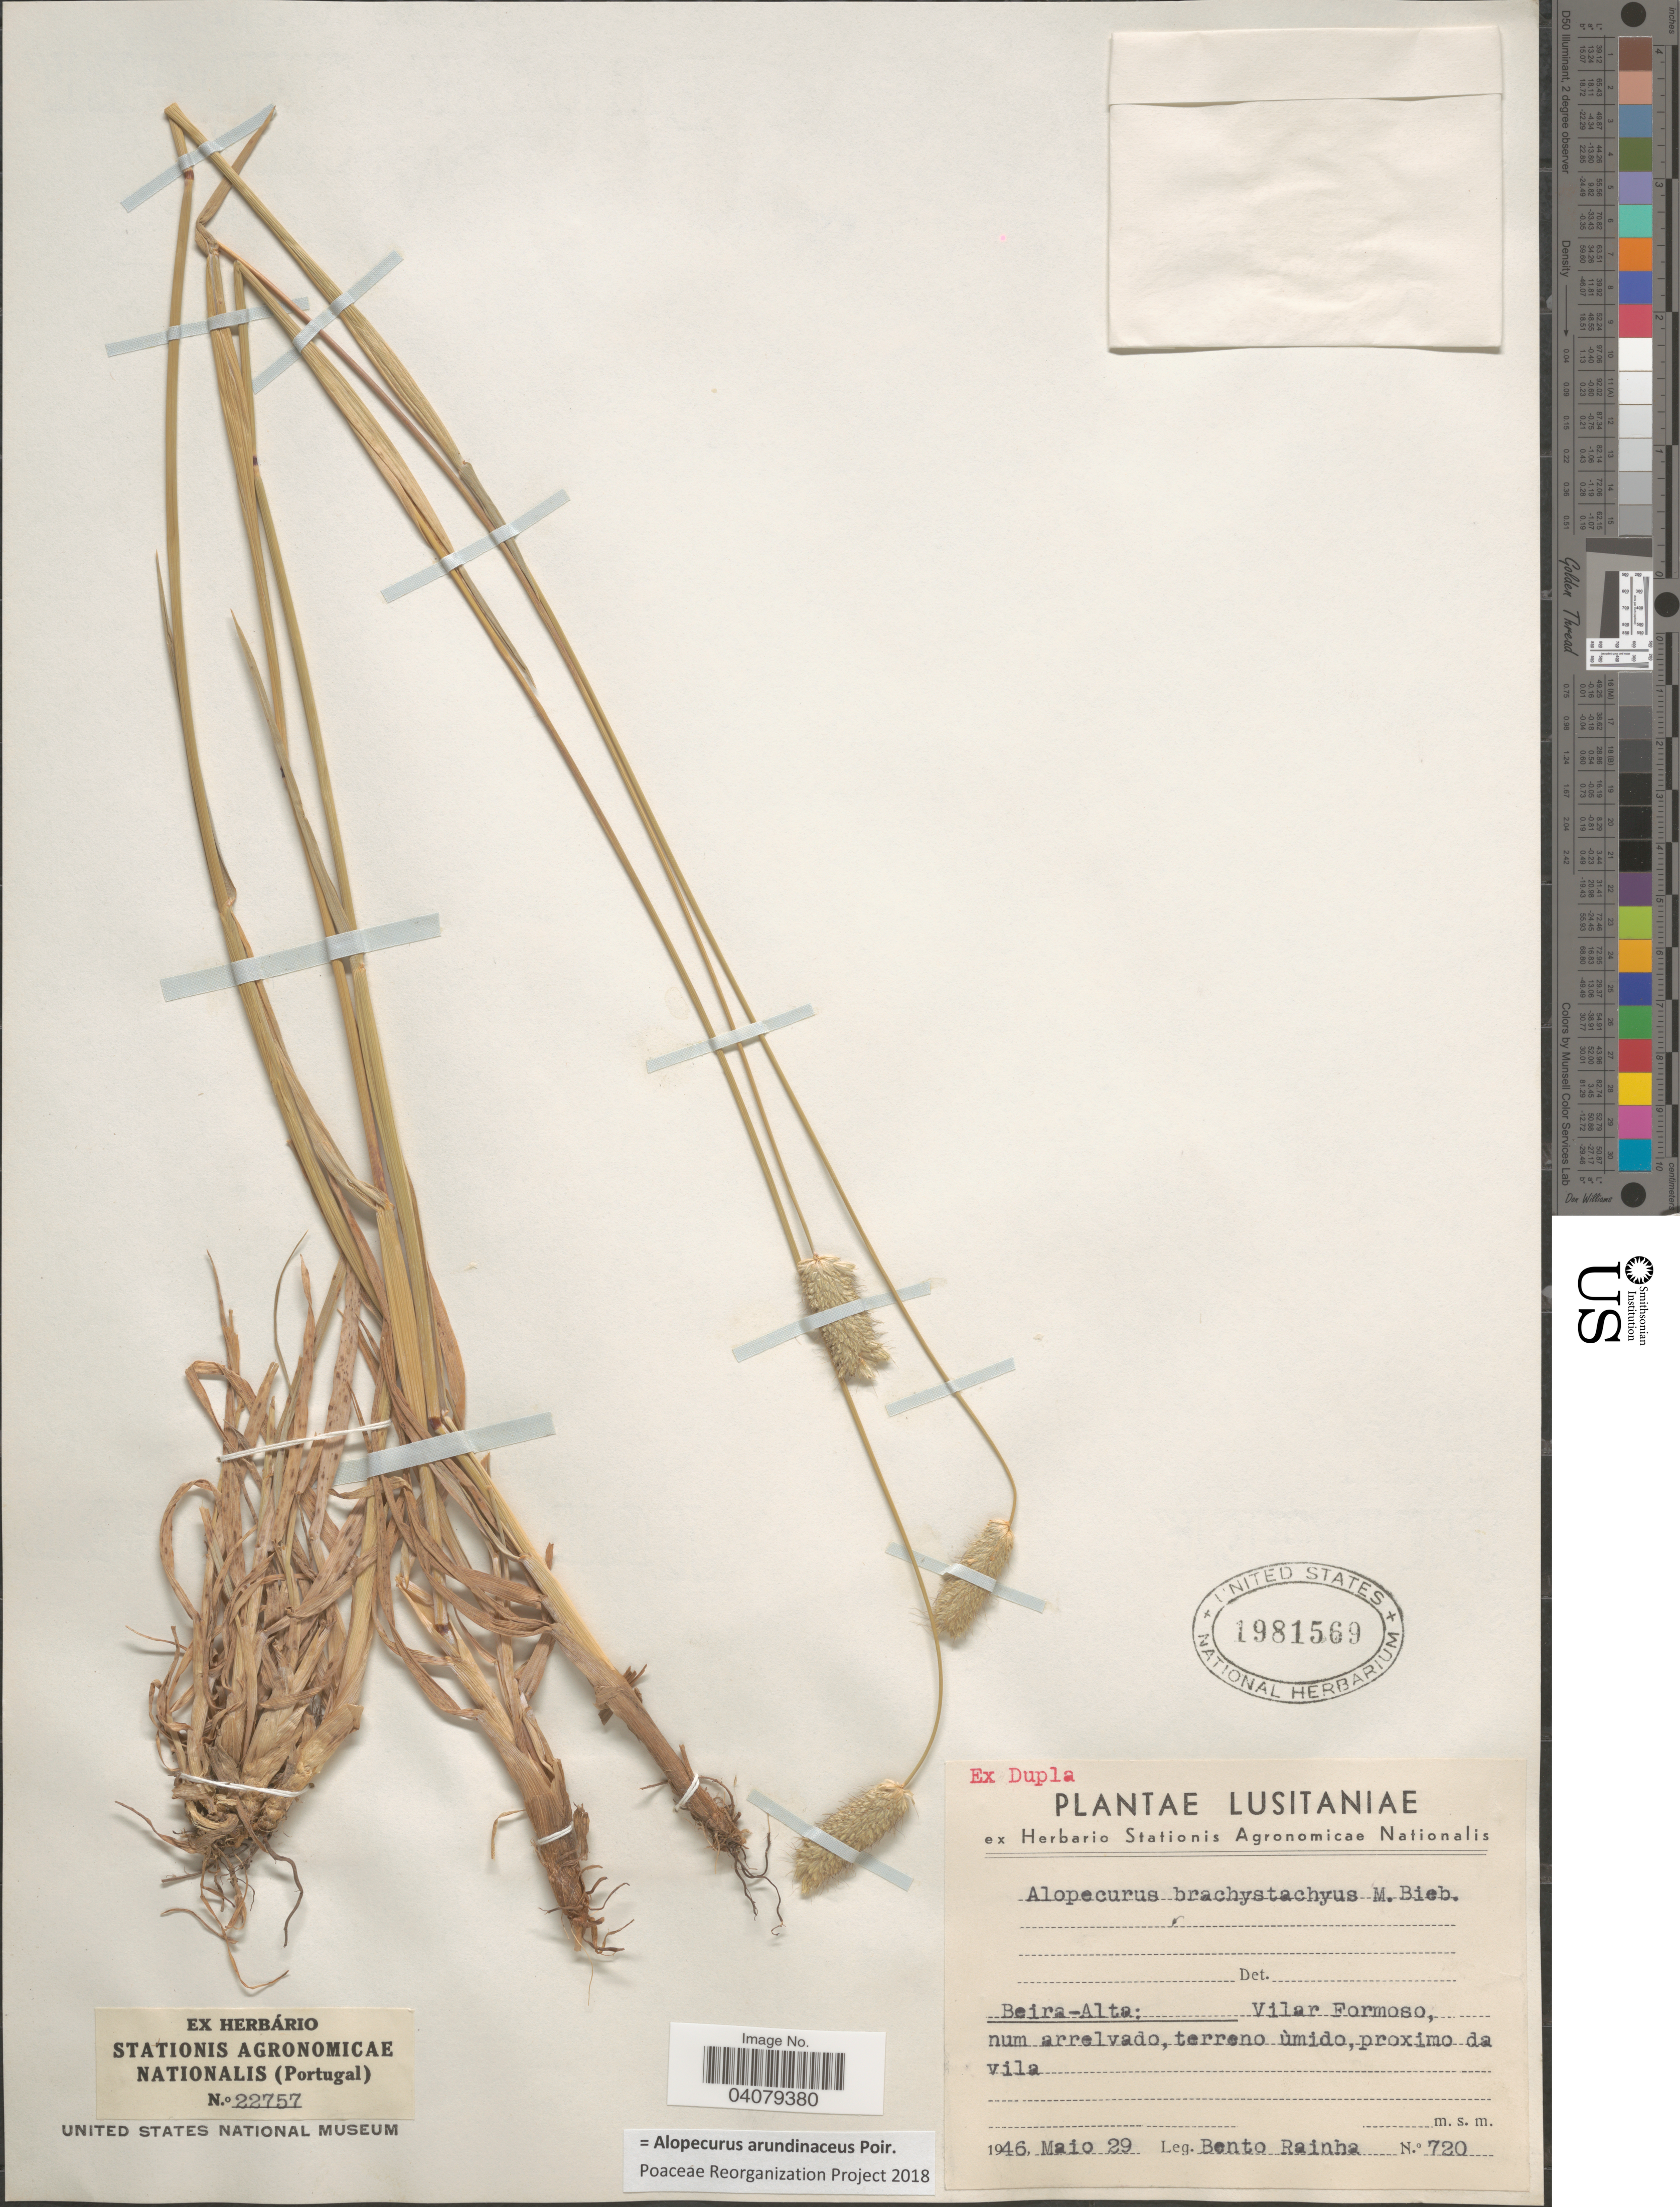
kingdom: Plantae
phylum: Tracheophyta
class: Liliopsida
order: Poales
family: Poaceae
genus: Alopecurus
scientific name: Alopecurus arundinaceus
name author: Poir.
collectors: B. Rainha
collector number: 720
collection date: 1946-05-29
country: Portugal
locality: Lusitaniae. Beira-Alta: Vilar Formoso, num arrelvado, terreno ùmido, proximo da vila.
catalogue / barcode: US 1981569